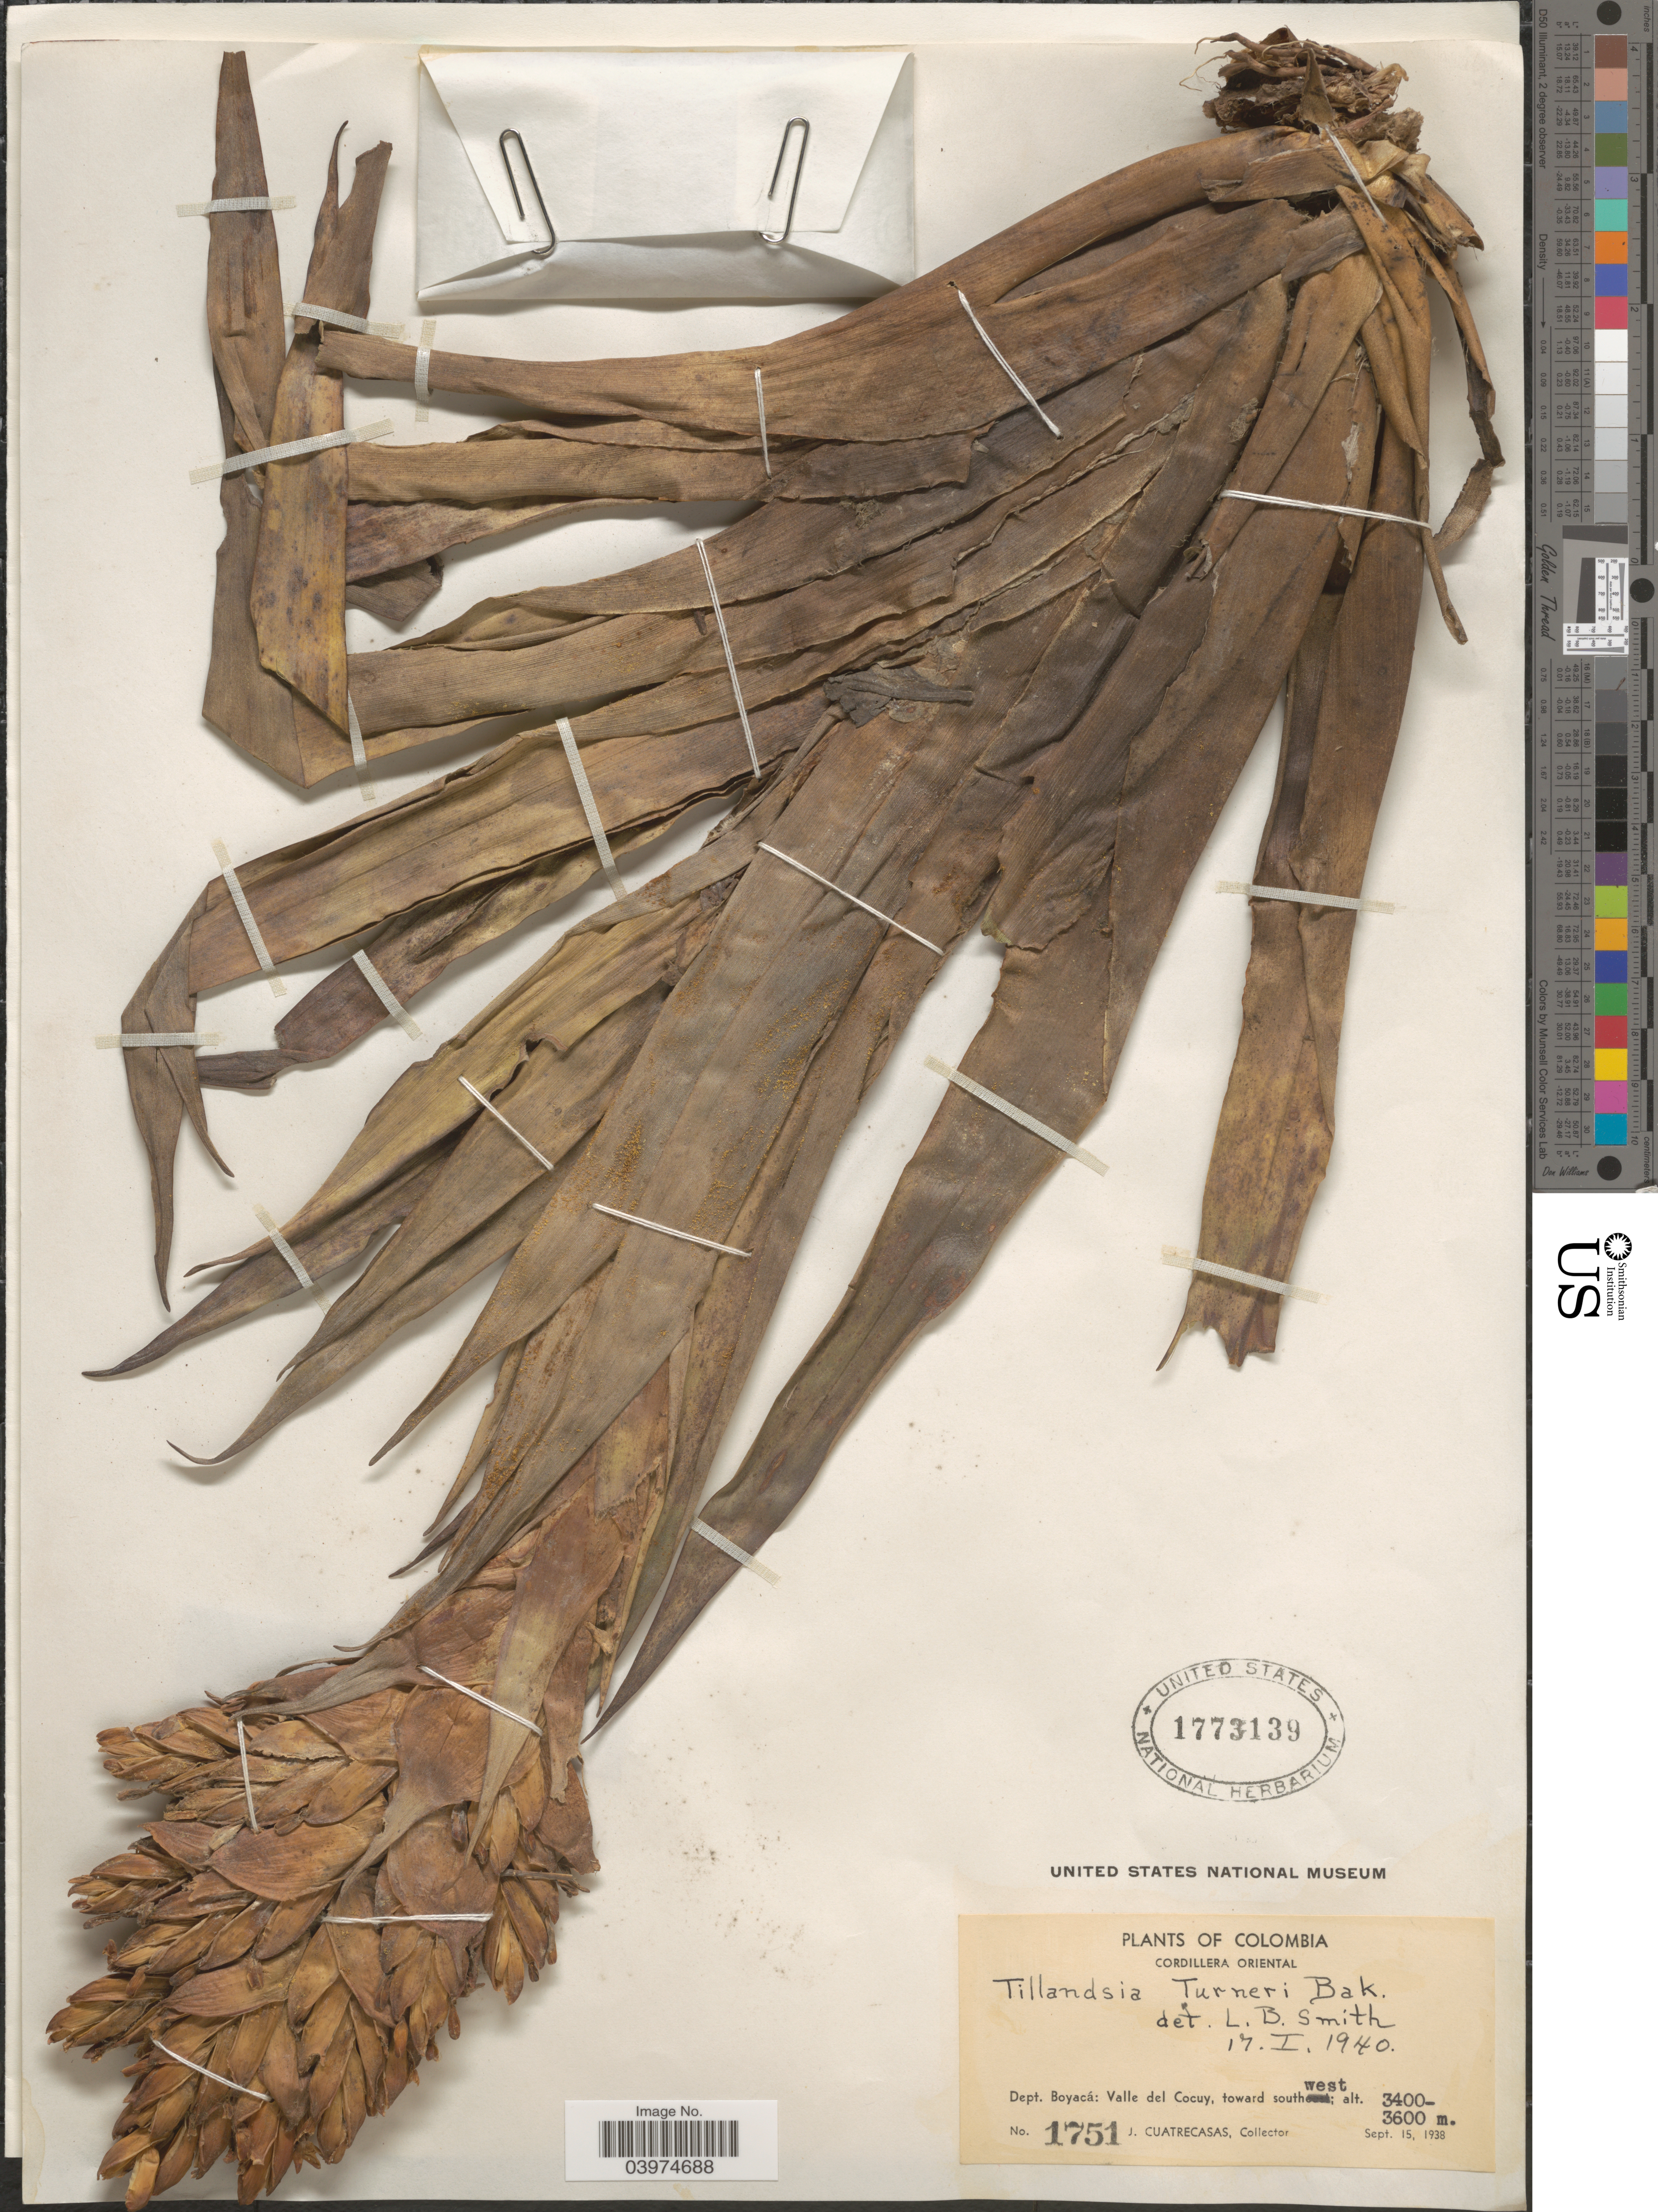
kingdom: Plantae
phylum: Tracheophyta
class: Liliopsida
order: Poales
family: Bromeliaceae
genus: Tillandsia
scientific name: Tillandsia turneri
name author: Baker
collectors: J. Cuatrecasas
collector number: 1751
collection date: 1938-09-15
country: Colombia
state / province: Boyacá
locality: Cordillera Oriental. Dept. Boyacá: Valle del Cocuy, toward southwest.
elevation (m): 3400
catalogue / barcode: US 1773139